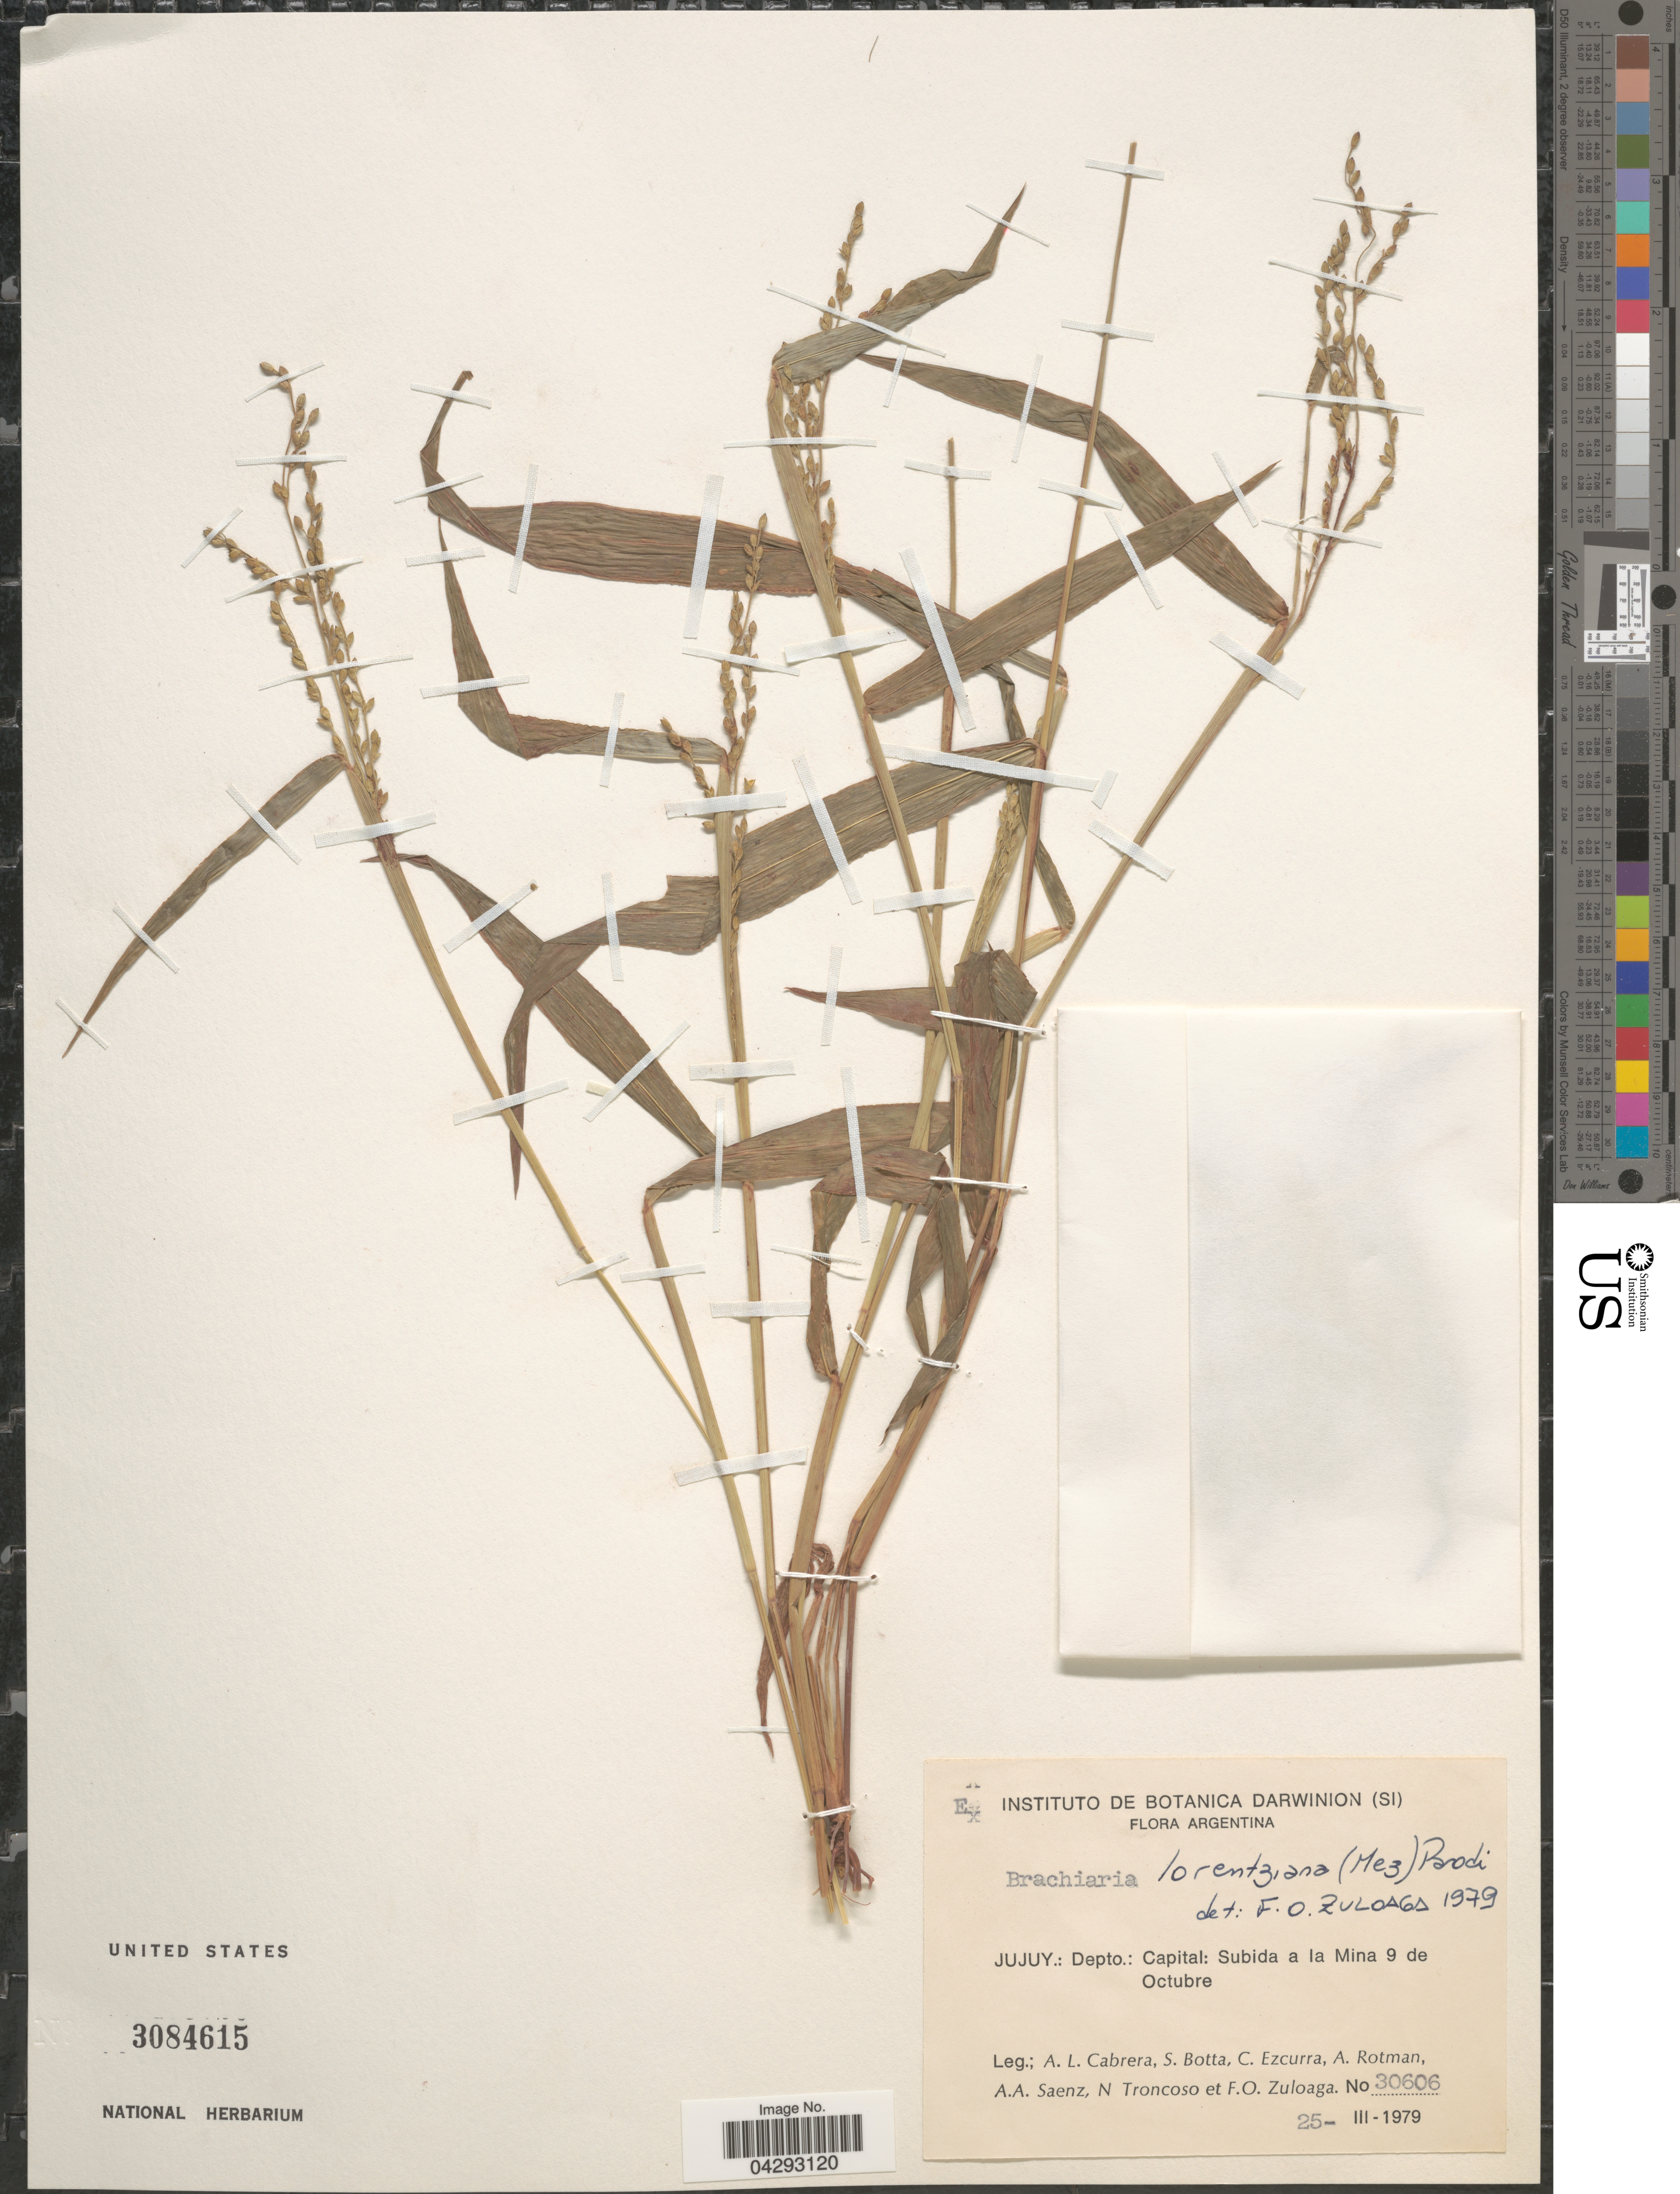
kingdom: Plantae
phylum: Tracheophyta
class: Liliopsida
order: Poales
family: Poaceae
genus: Urochloa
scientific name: Urochloa lorentziana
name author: (Mez) Morrone & Zuloaga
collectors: A. L. Cabrera, S. Botta, C. Ezcurra, A. D. Rotman & et al.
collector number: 30606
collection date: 1979-03-25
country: Argentina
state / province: Jujuy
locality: Jujuy.: Depto.: Capital: Subida a la Mina 9 de Octubre.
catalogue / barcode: US 3084615